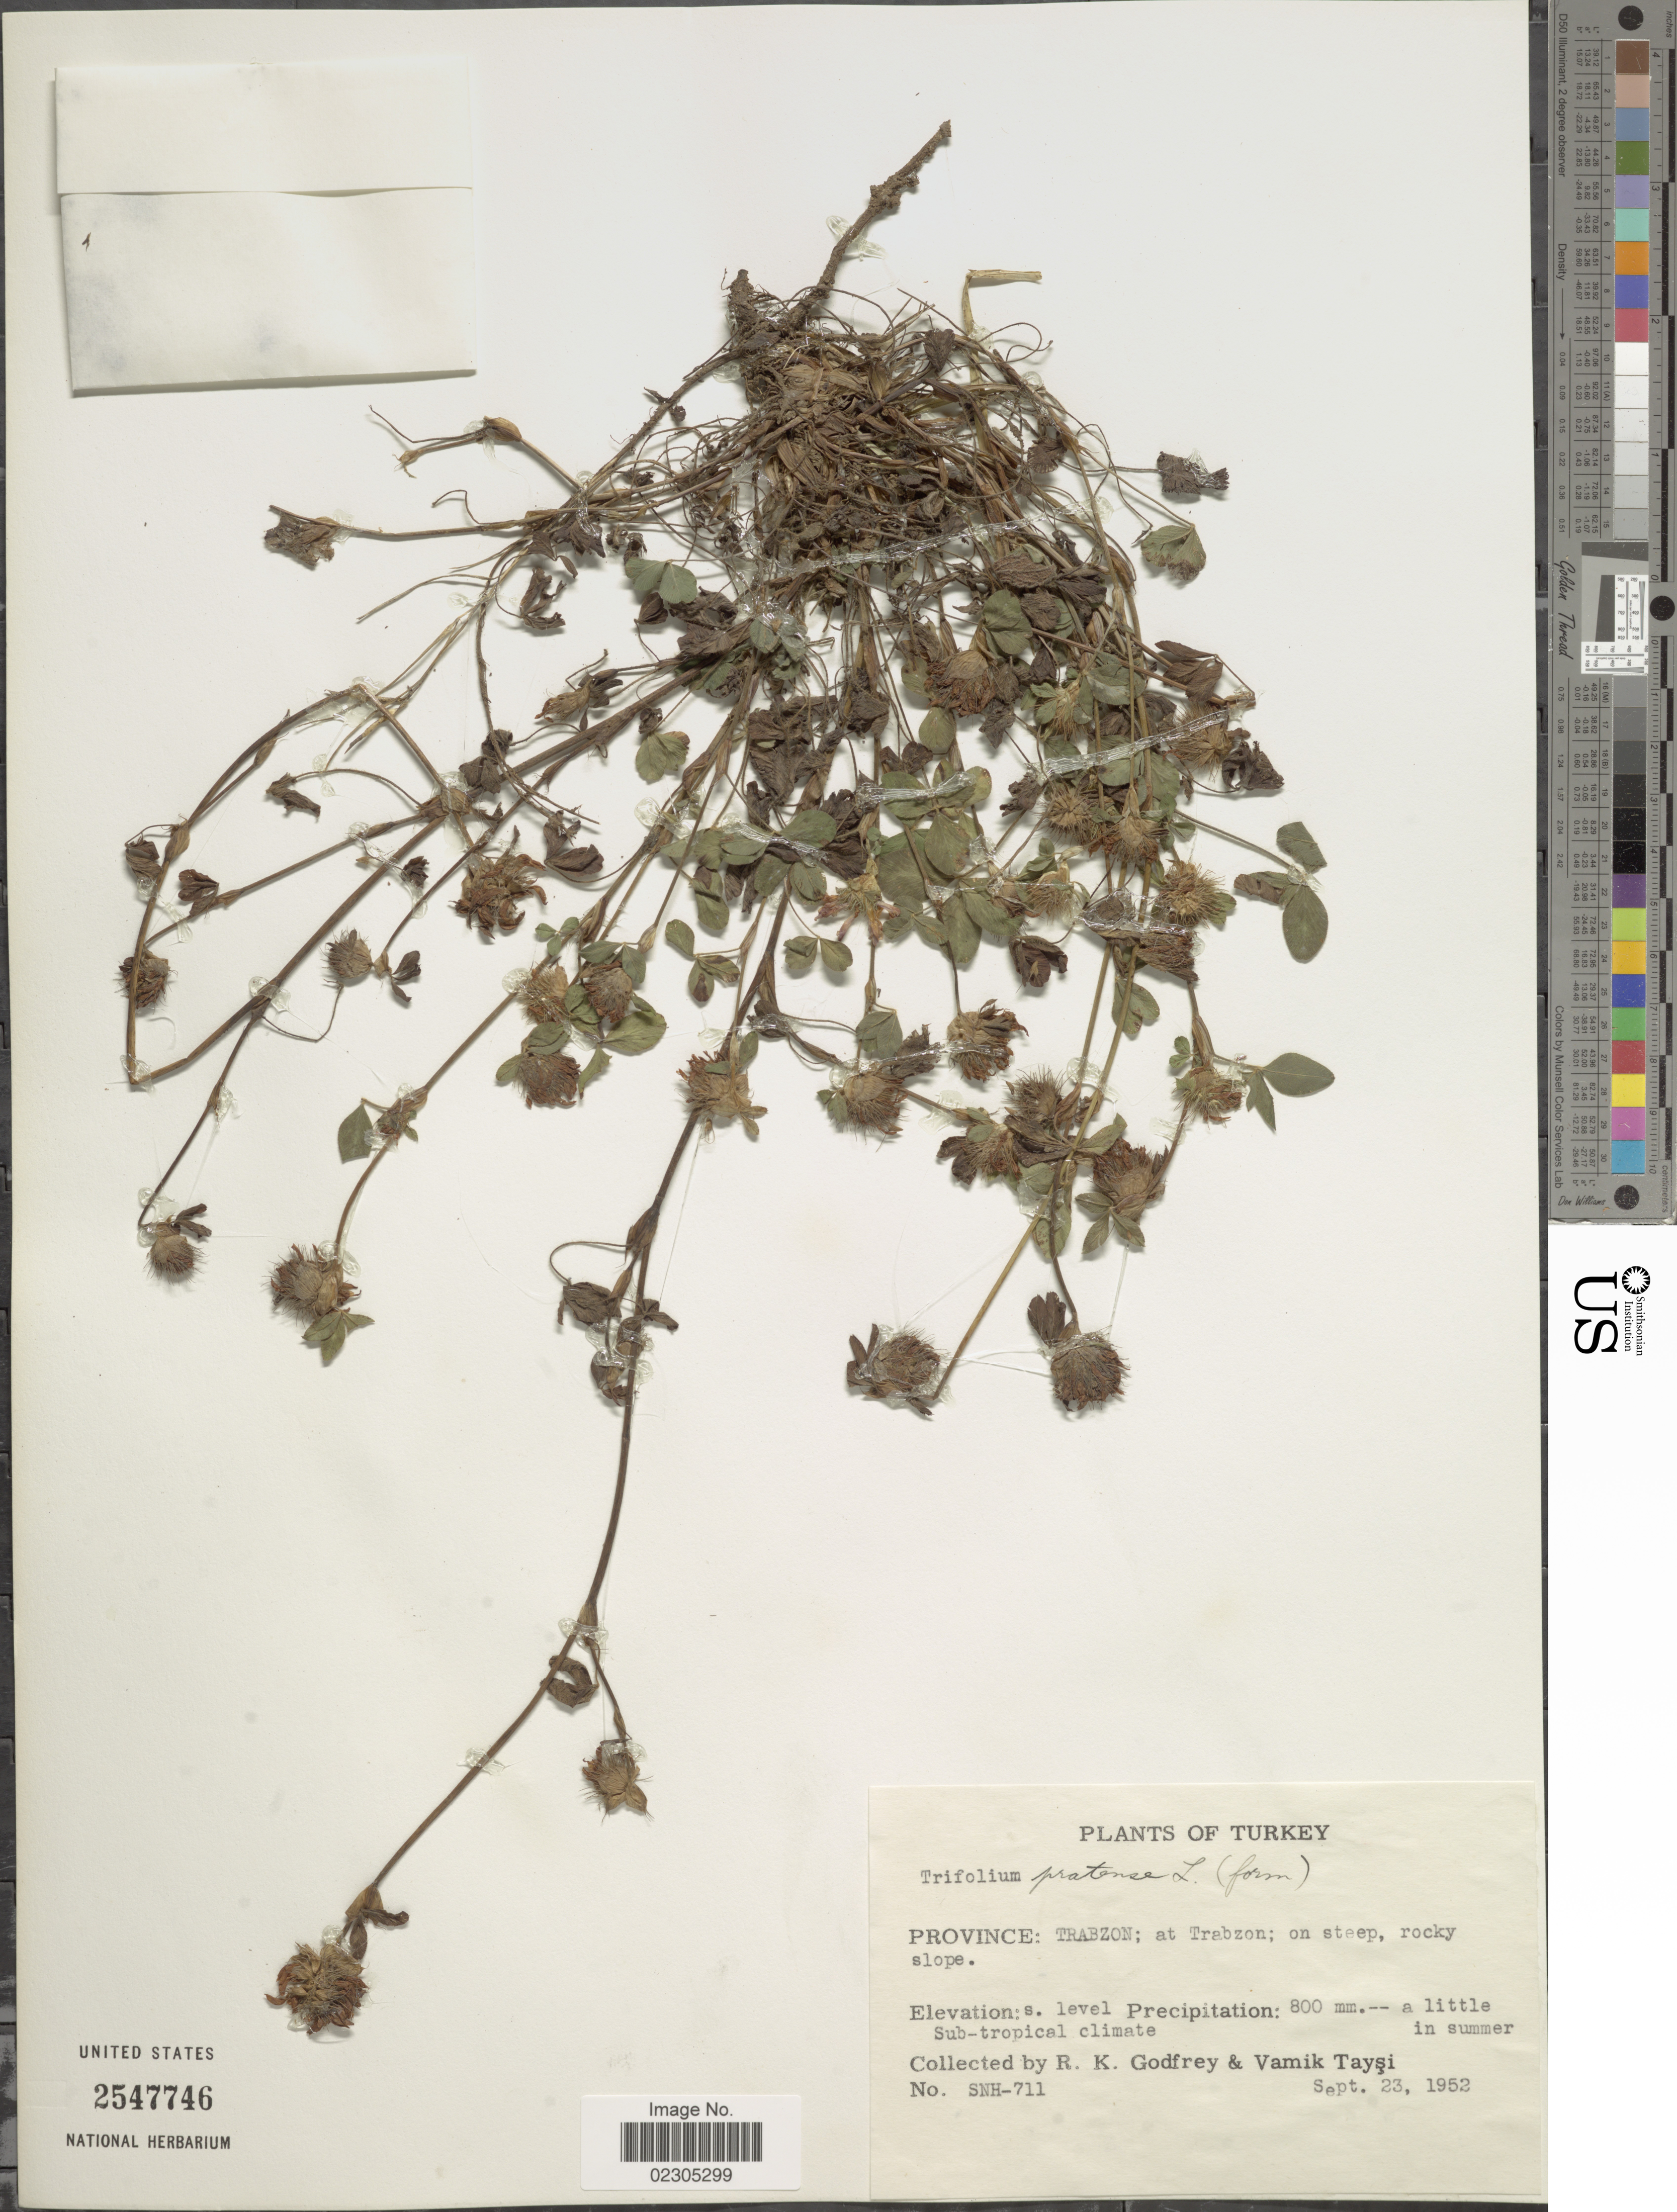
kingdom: Plantae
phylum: Tracheophyta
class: Magnoliopsida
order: Fabales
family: Fabaceae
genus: Trifolium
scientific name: Trifolium pratense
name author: L.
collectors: R. K. Godfrey & V. Taysi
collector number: SNH-711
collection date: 1952-09-23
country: Turkey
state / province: Trabzon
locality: At Trabzon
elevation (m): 800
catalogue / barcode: US 2547746